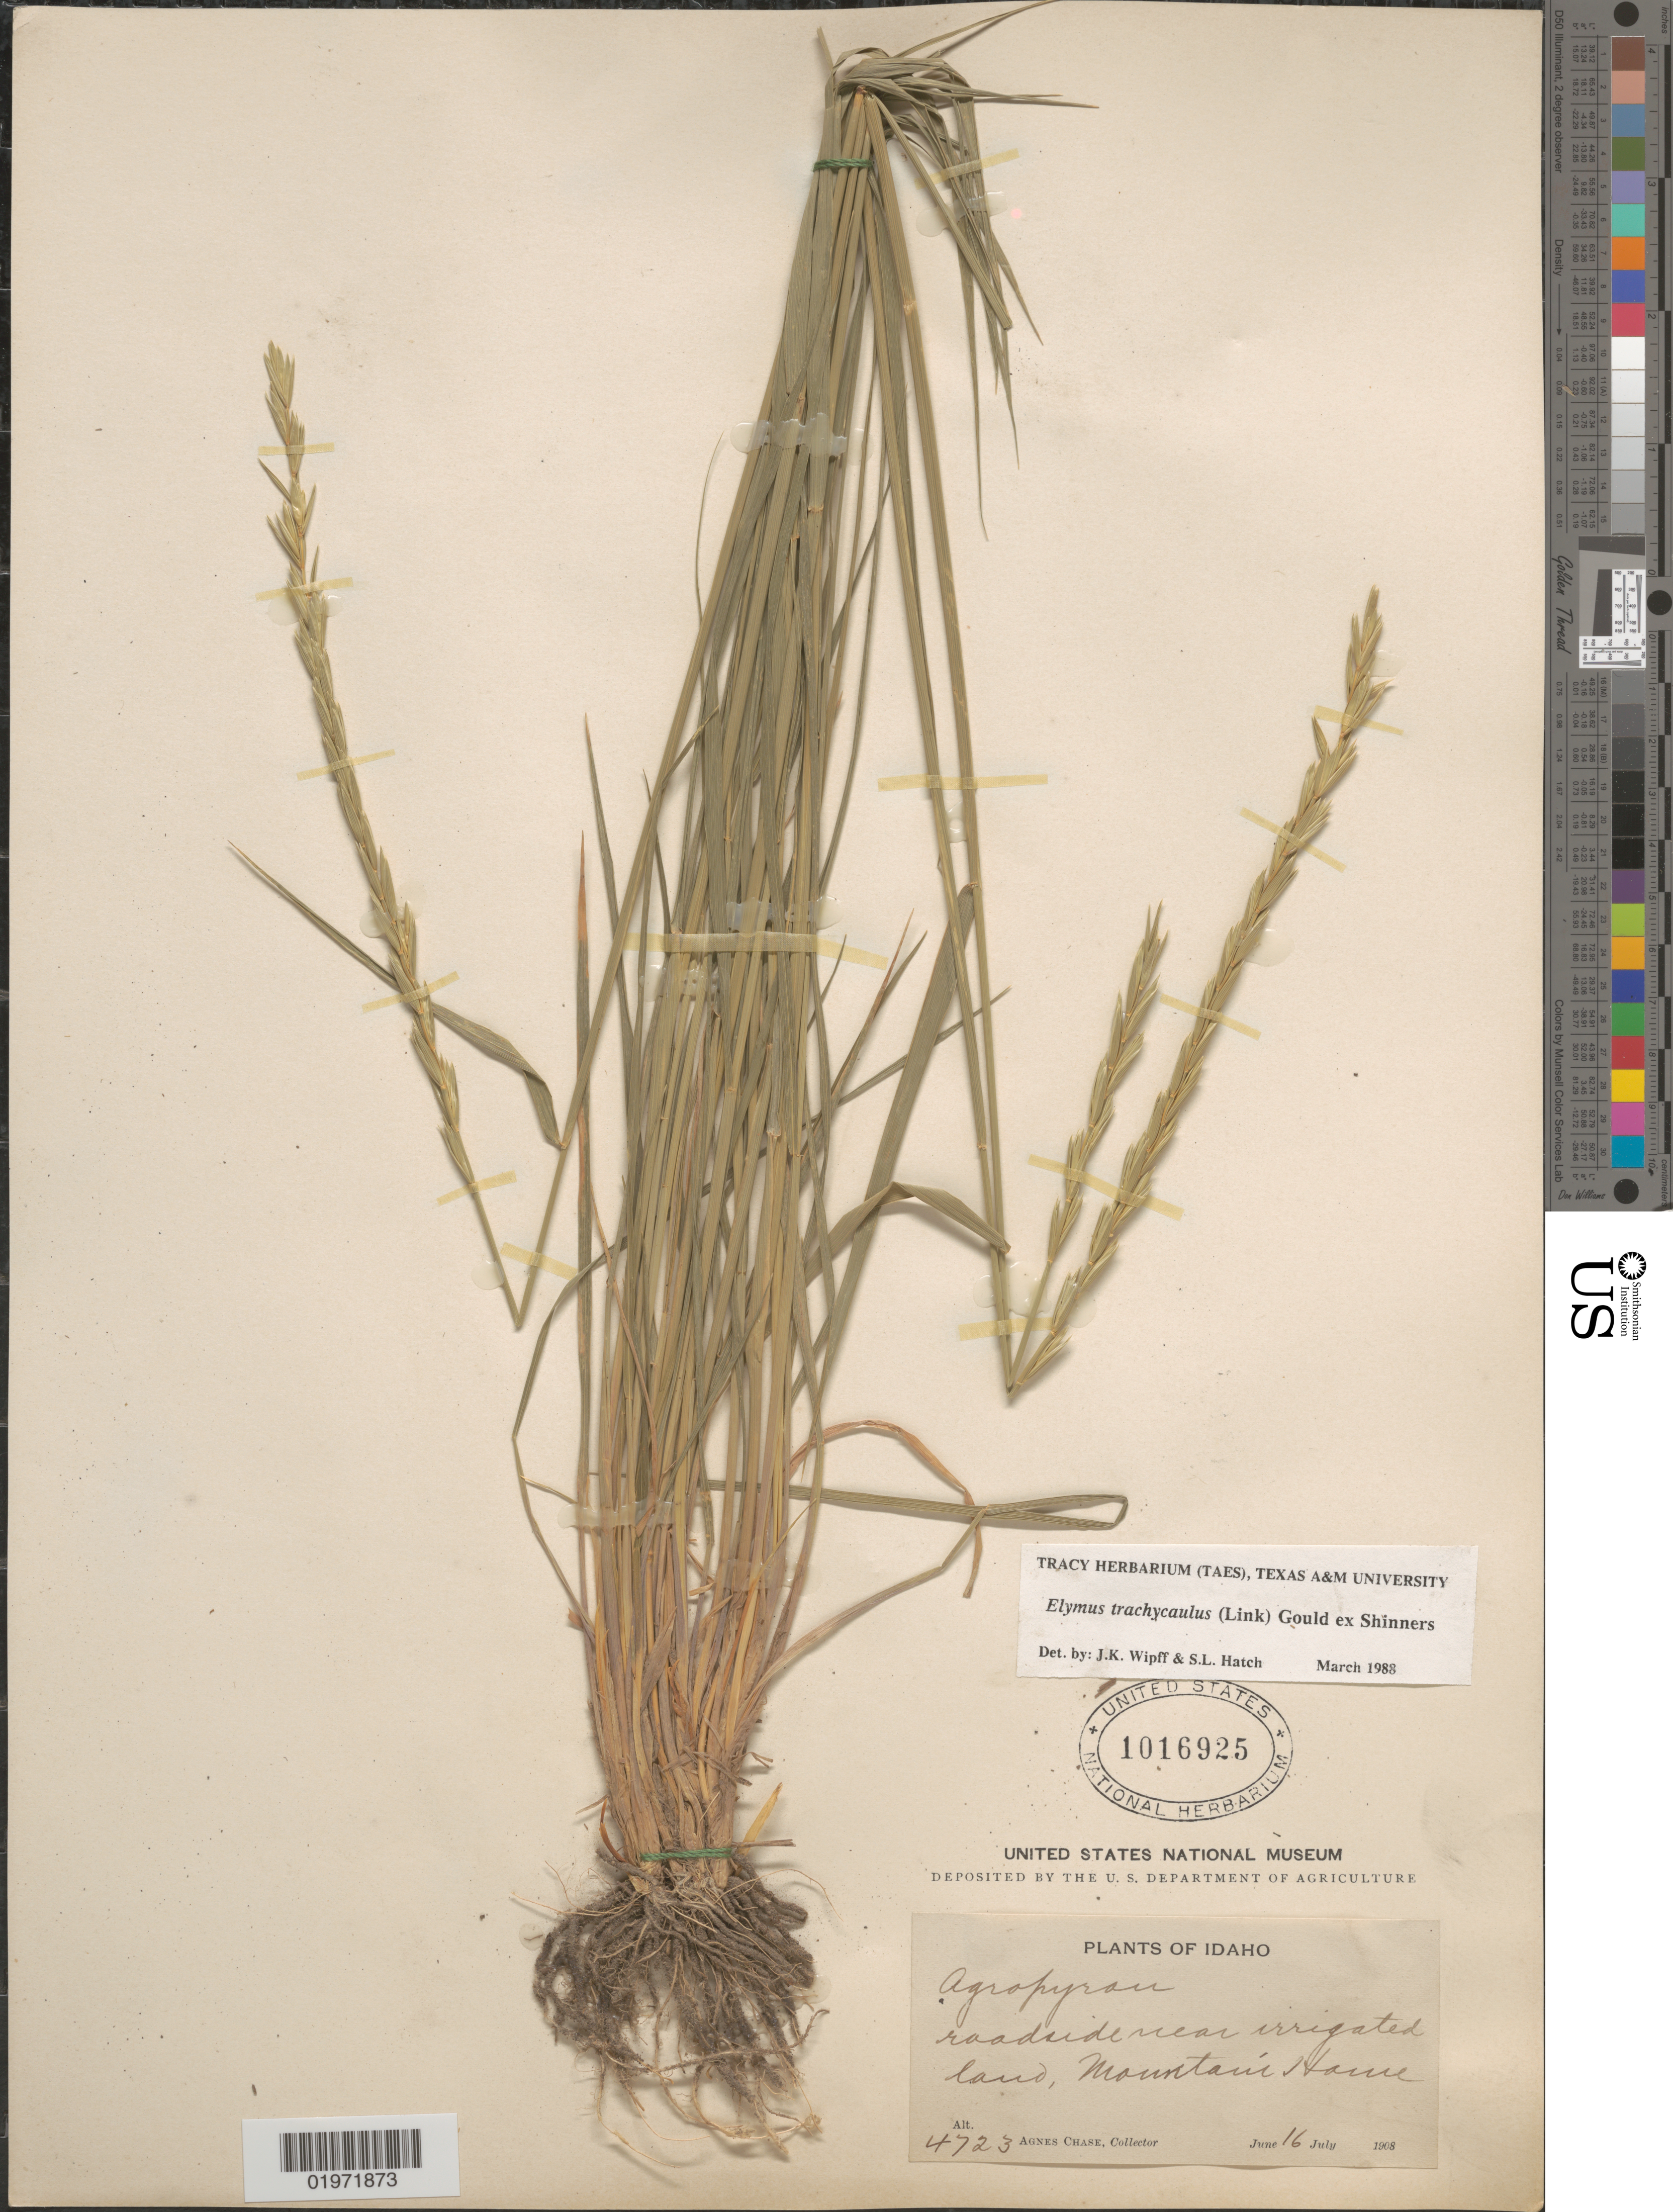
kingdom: Plantae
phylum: Tracheophyta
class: Liliopsida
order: Poales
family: Poaceae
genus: Elymus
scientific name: Elymus trachycaulus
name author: (Link) Gould ex Shinners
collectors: A. Chase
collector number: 4723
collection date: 1908-06-16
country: United States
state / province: Idaho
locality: Roadside near irrigated land, Mountain Home.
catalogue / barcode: US 1016925